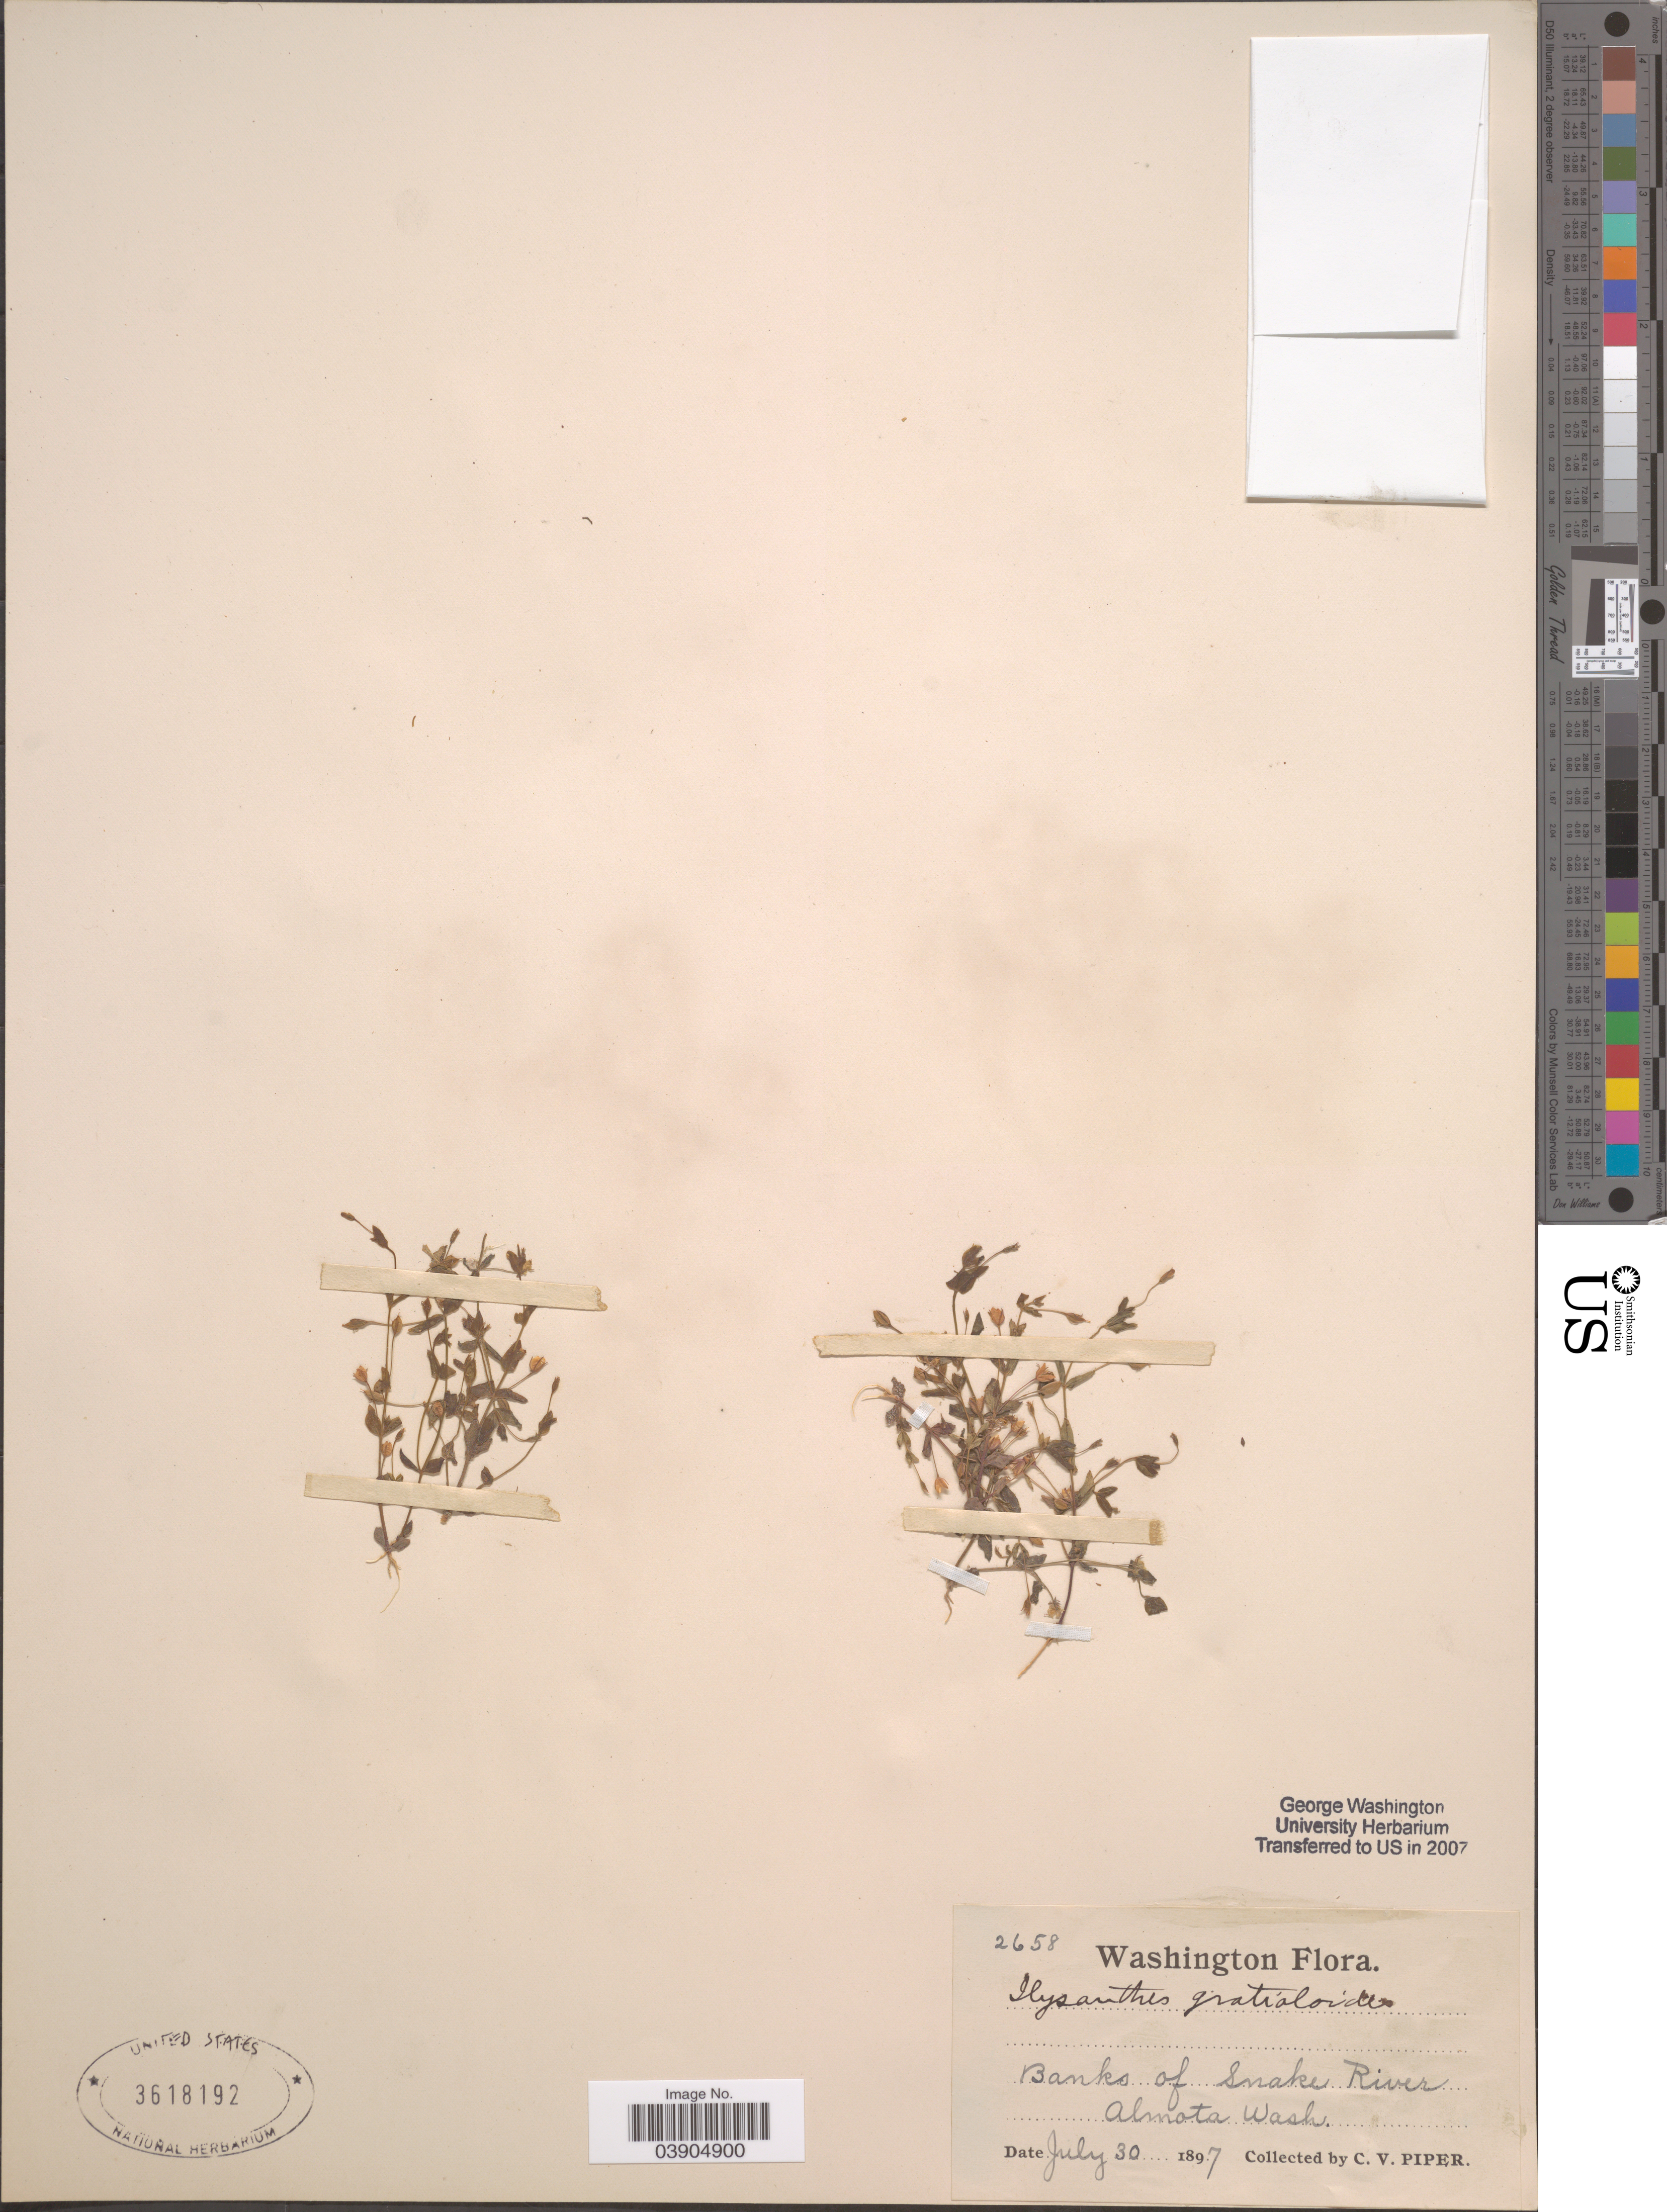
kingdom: Plantae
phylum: Tracheophyta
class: Magnoliopsida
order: Lamiales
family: Linderniaceae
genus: Ilysanthes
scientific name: Ilysanthes gratioloides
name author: (L.) Benth.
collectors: C. V. Piper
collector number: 2658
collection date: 1897-07-30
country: United States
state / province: Washington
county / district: Whitman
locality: Banks of Snake River. Almota.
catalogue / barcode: US 3618192